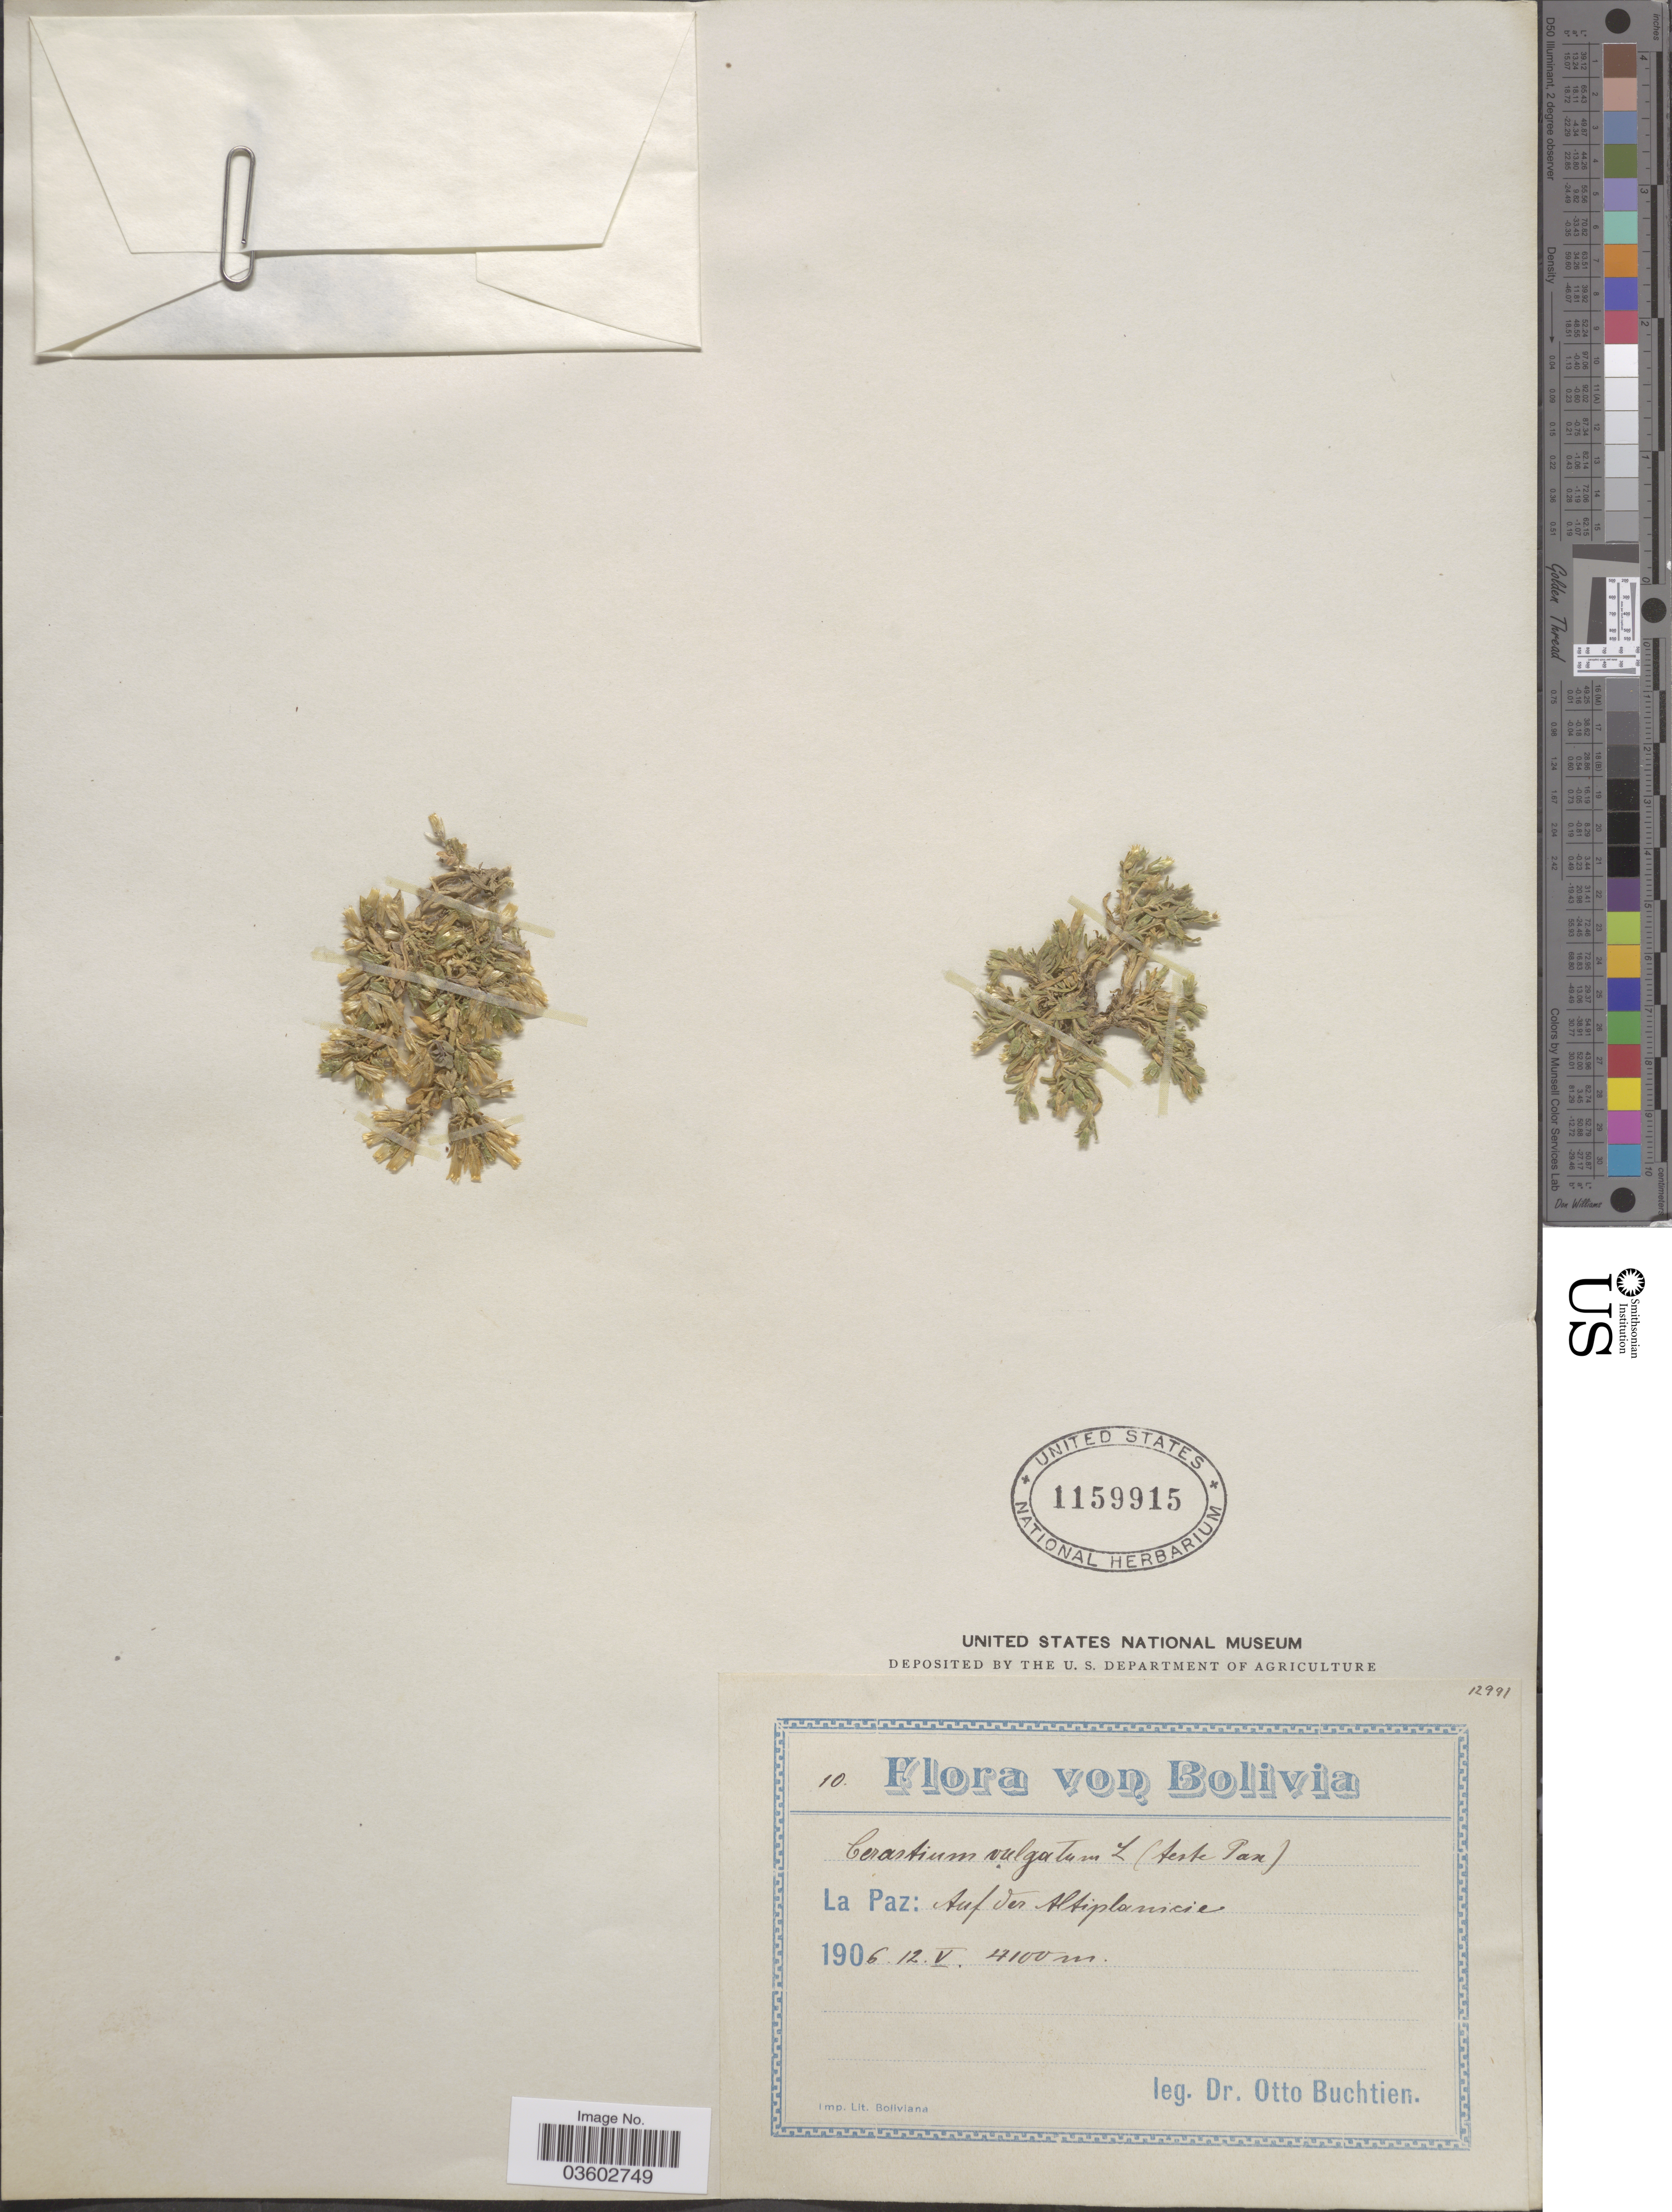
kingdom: Plantae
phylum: Tracheophyta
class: Magnoliopsida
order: Caryophyllales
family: Caryophyllaceae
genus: Cerastium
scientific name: Cerastium sp.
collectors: O. Buchtien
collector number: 10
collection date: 1906-05-12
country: Bolivia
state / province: La Paz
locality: Auf der Altiplanicie.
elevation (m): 4100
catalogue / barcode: US 1159915